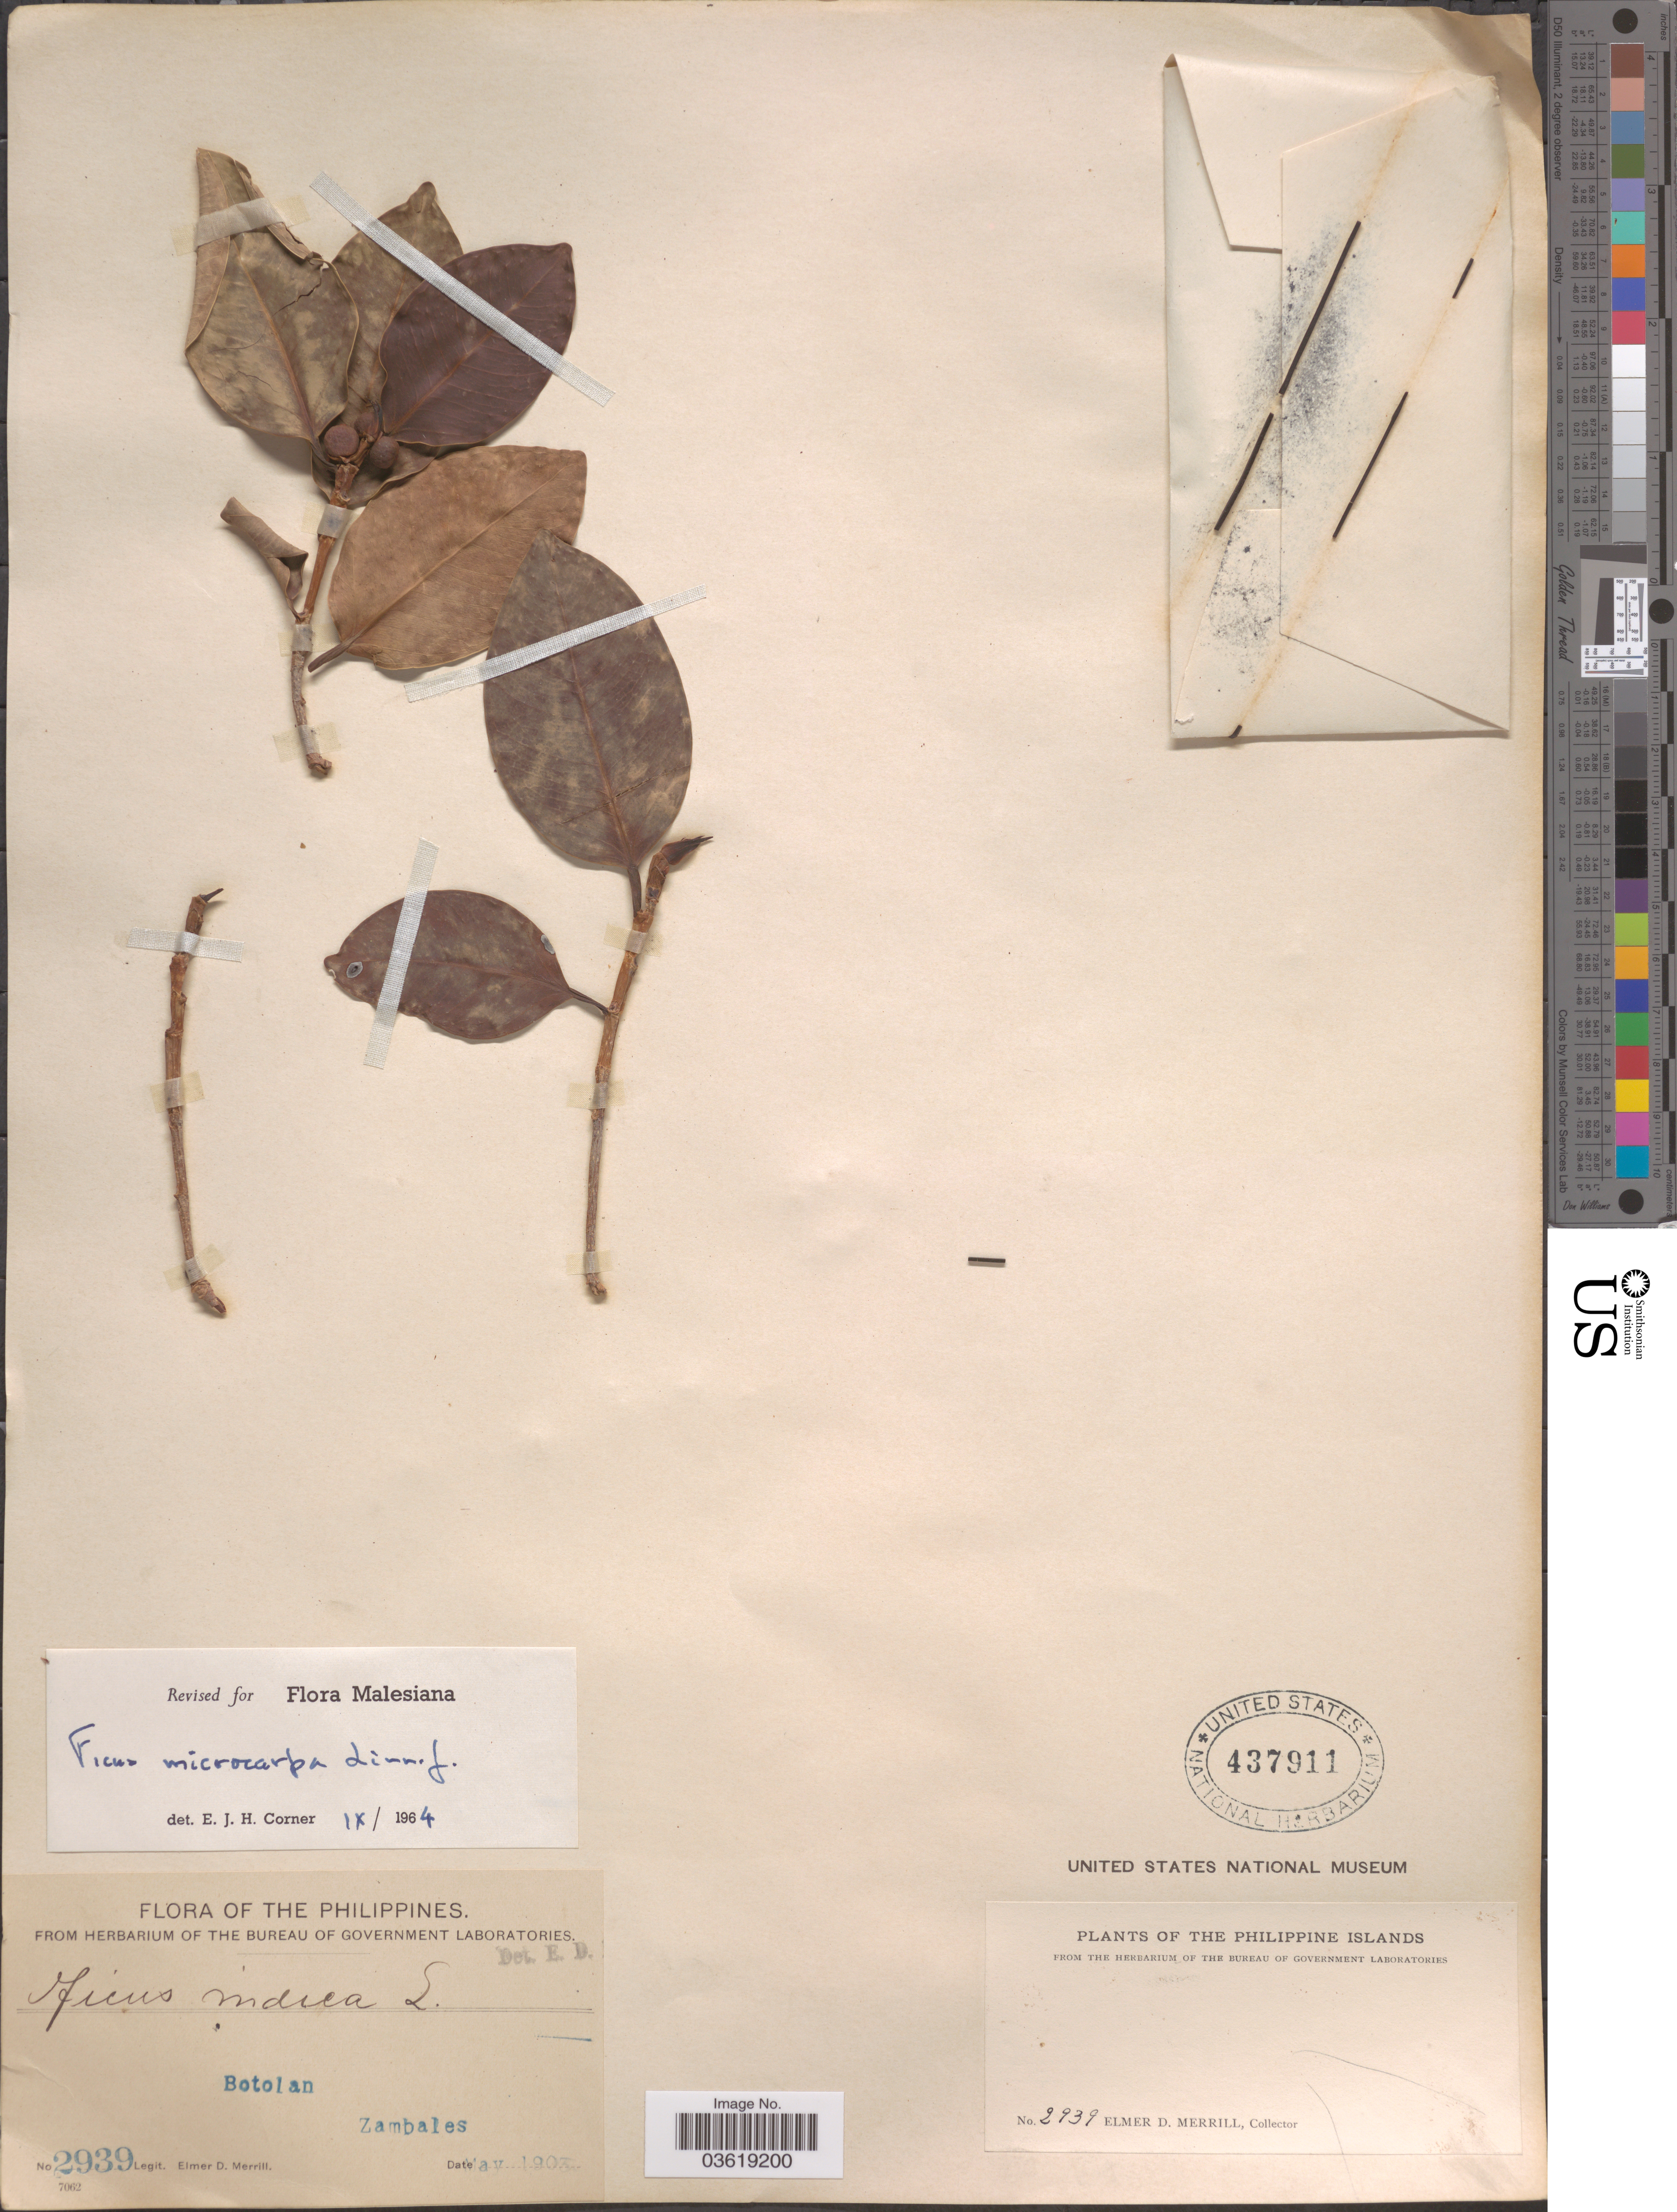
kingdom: Plantae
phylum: Tracheophyta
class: Magnoliopsida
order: Rosales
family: Moraceae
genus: Ficus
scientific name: Ficus microcarpa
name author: L. f.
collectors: E. D. Merrill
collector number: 2939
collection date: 1903-05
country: Philippines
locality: Botolan, Zambales. The Philippine Islands.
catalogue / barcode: US 437911